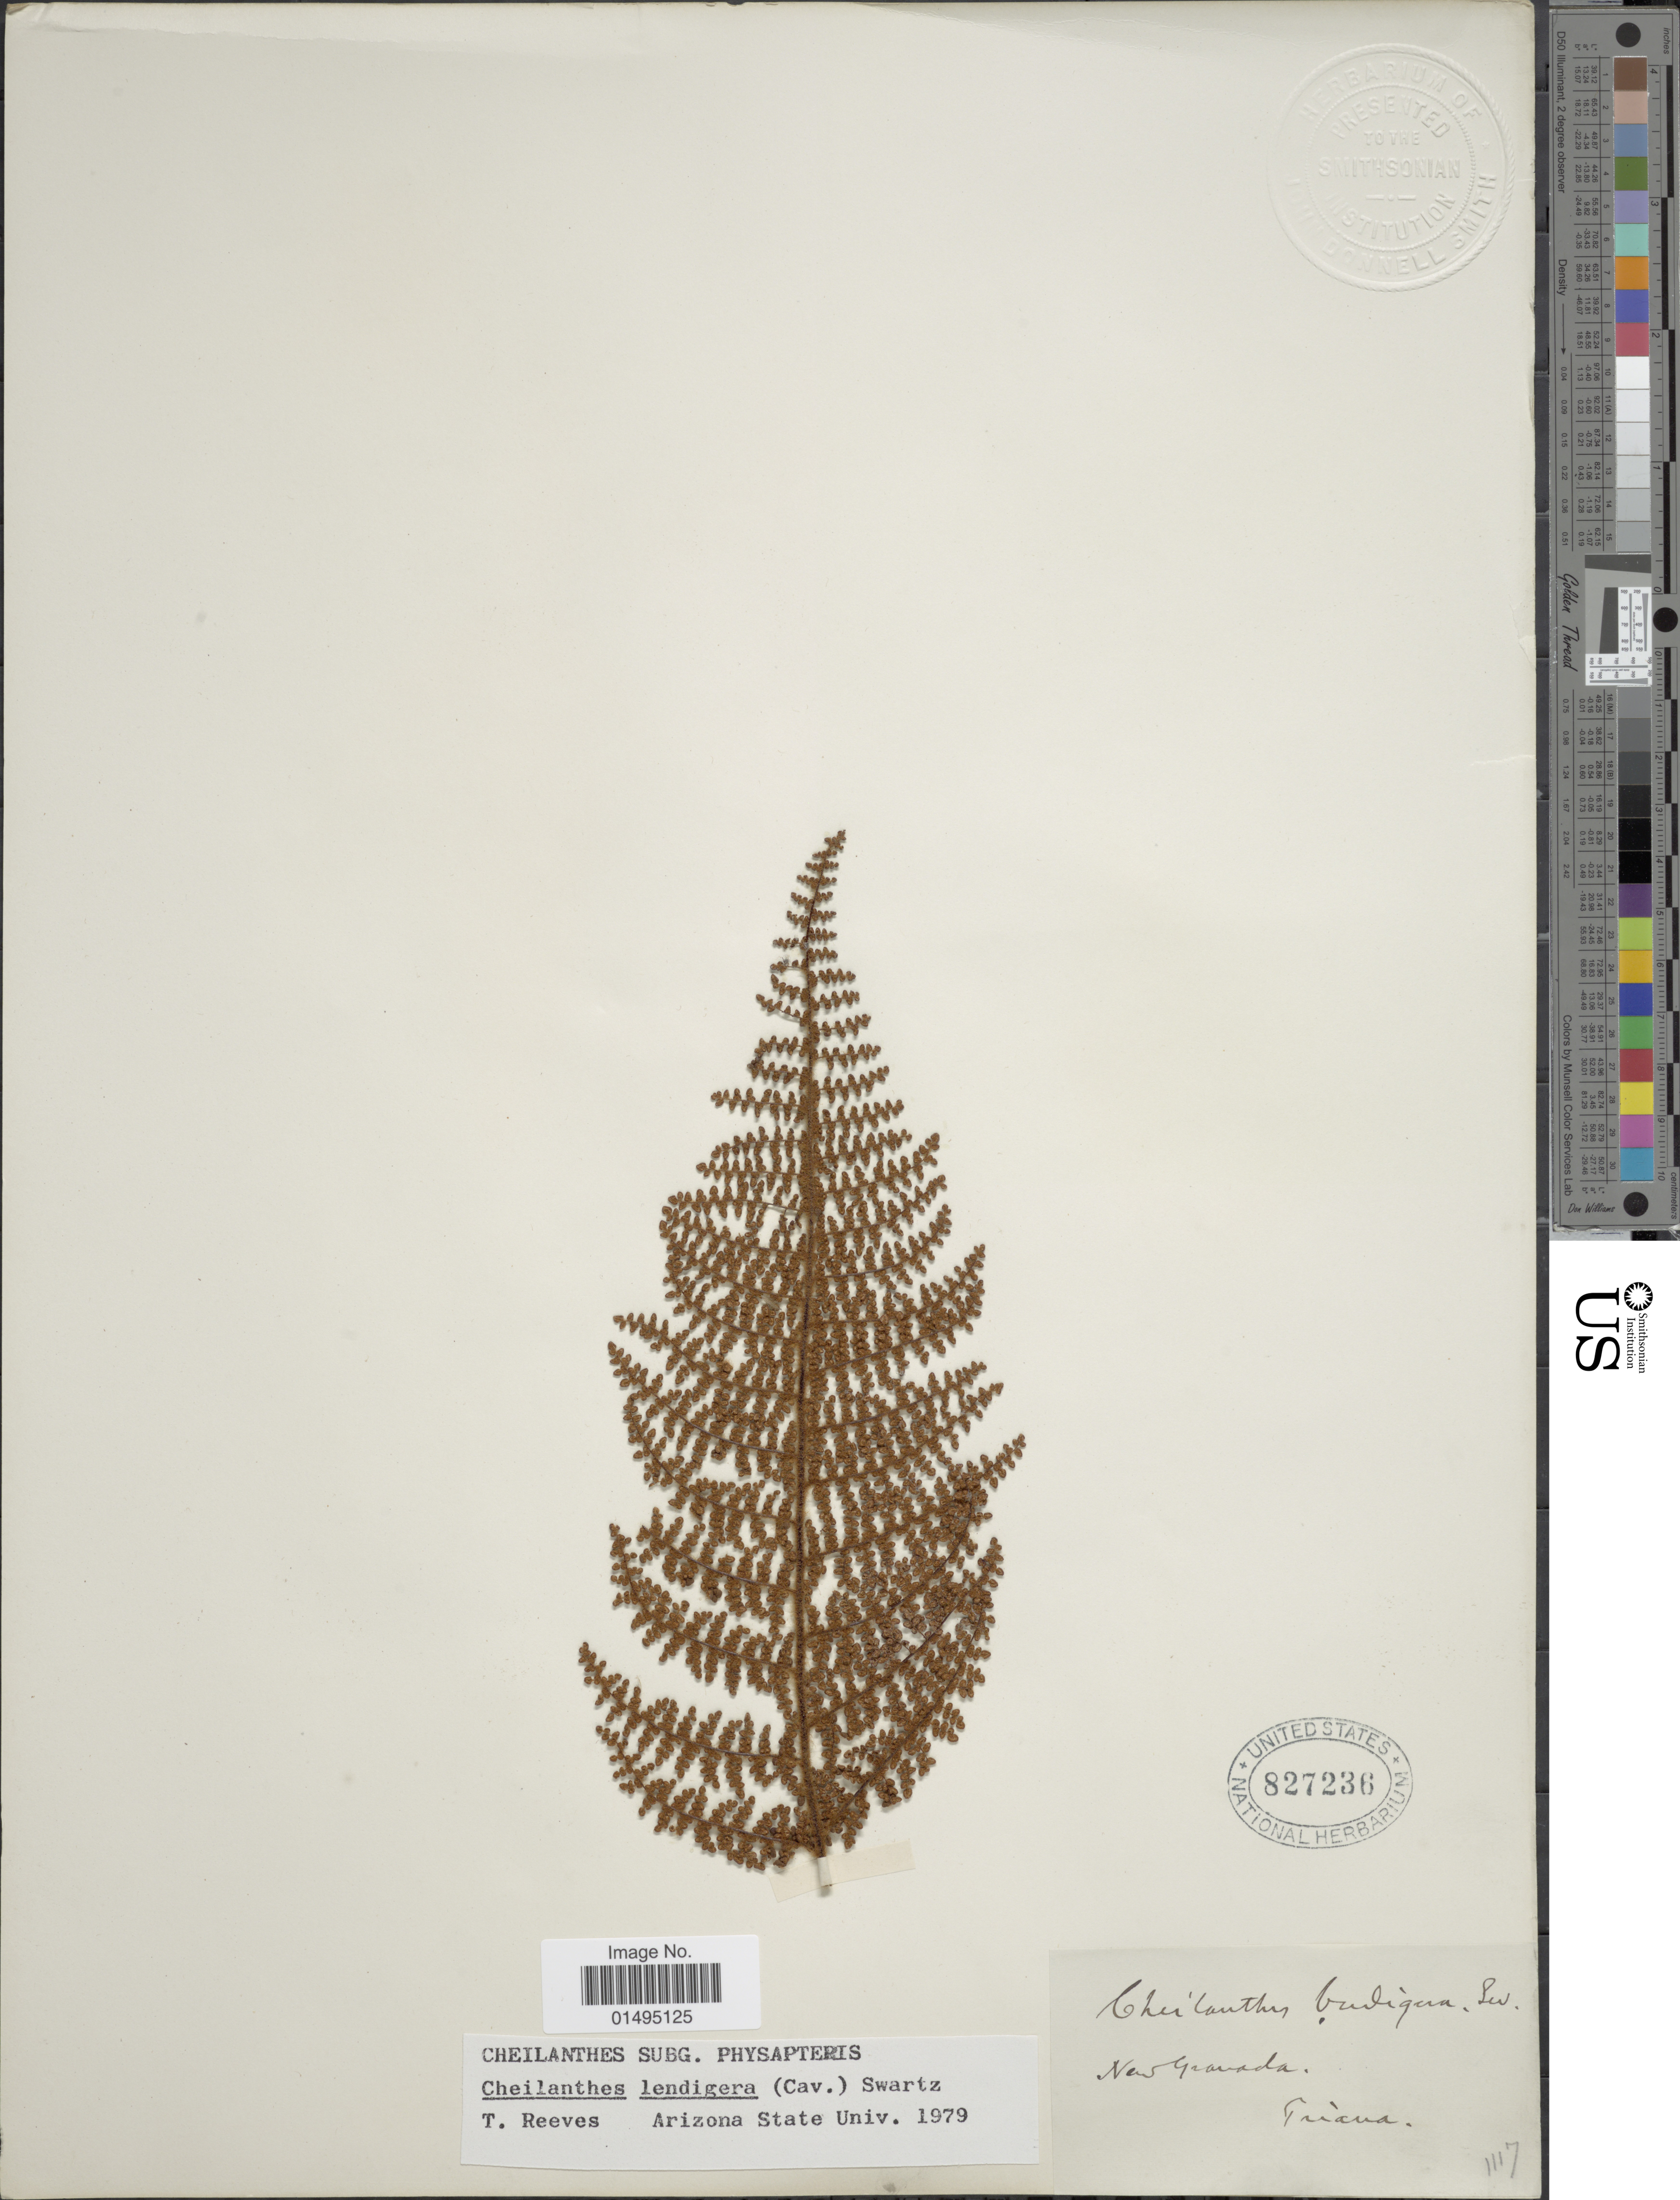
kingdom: Plantae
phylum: Tracheophyta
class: Polypodiopsida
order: Polypodiales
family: Pteridaceae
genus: Myriopteris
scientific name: Myriopteris lendigera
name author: (Cav.) J. Sm.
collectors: J. J. Triana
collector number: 1117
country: Colombia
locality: New Granada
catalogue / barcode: US 827236